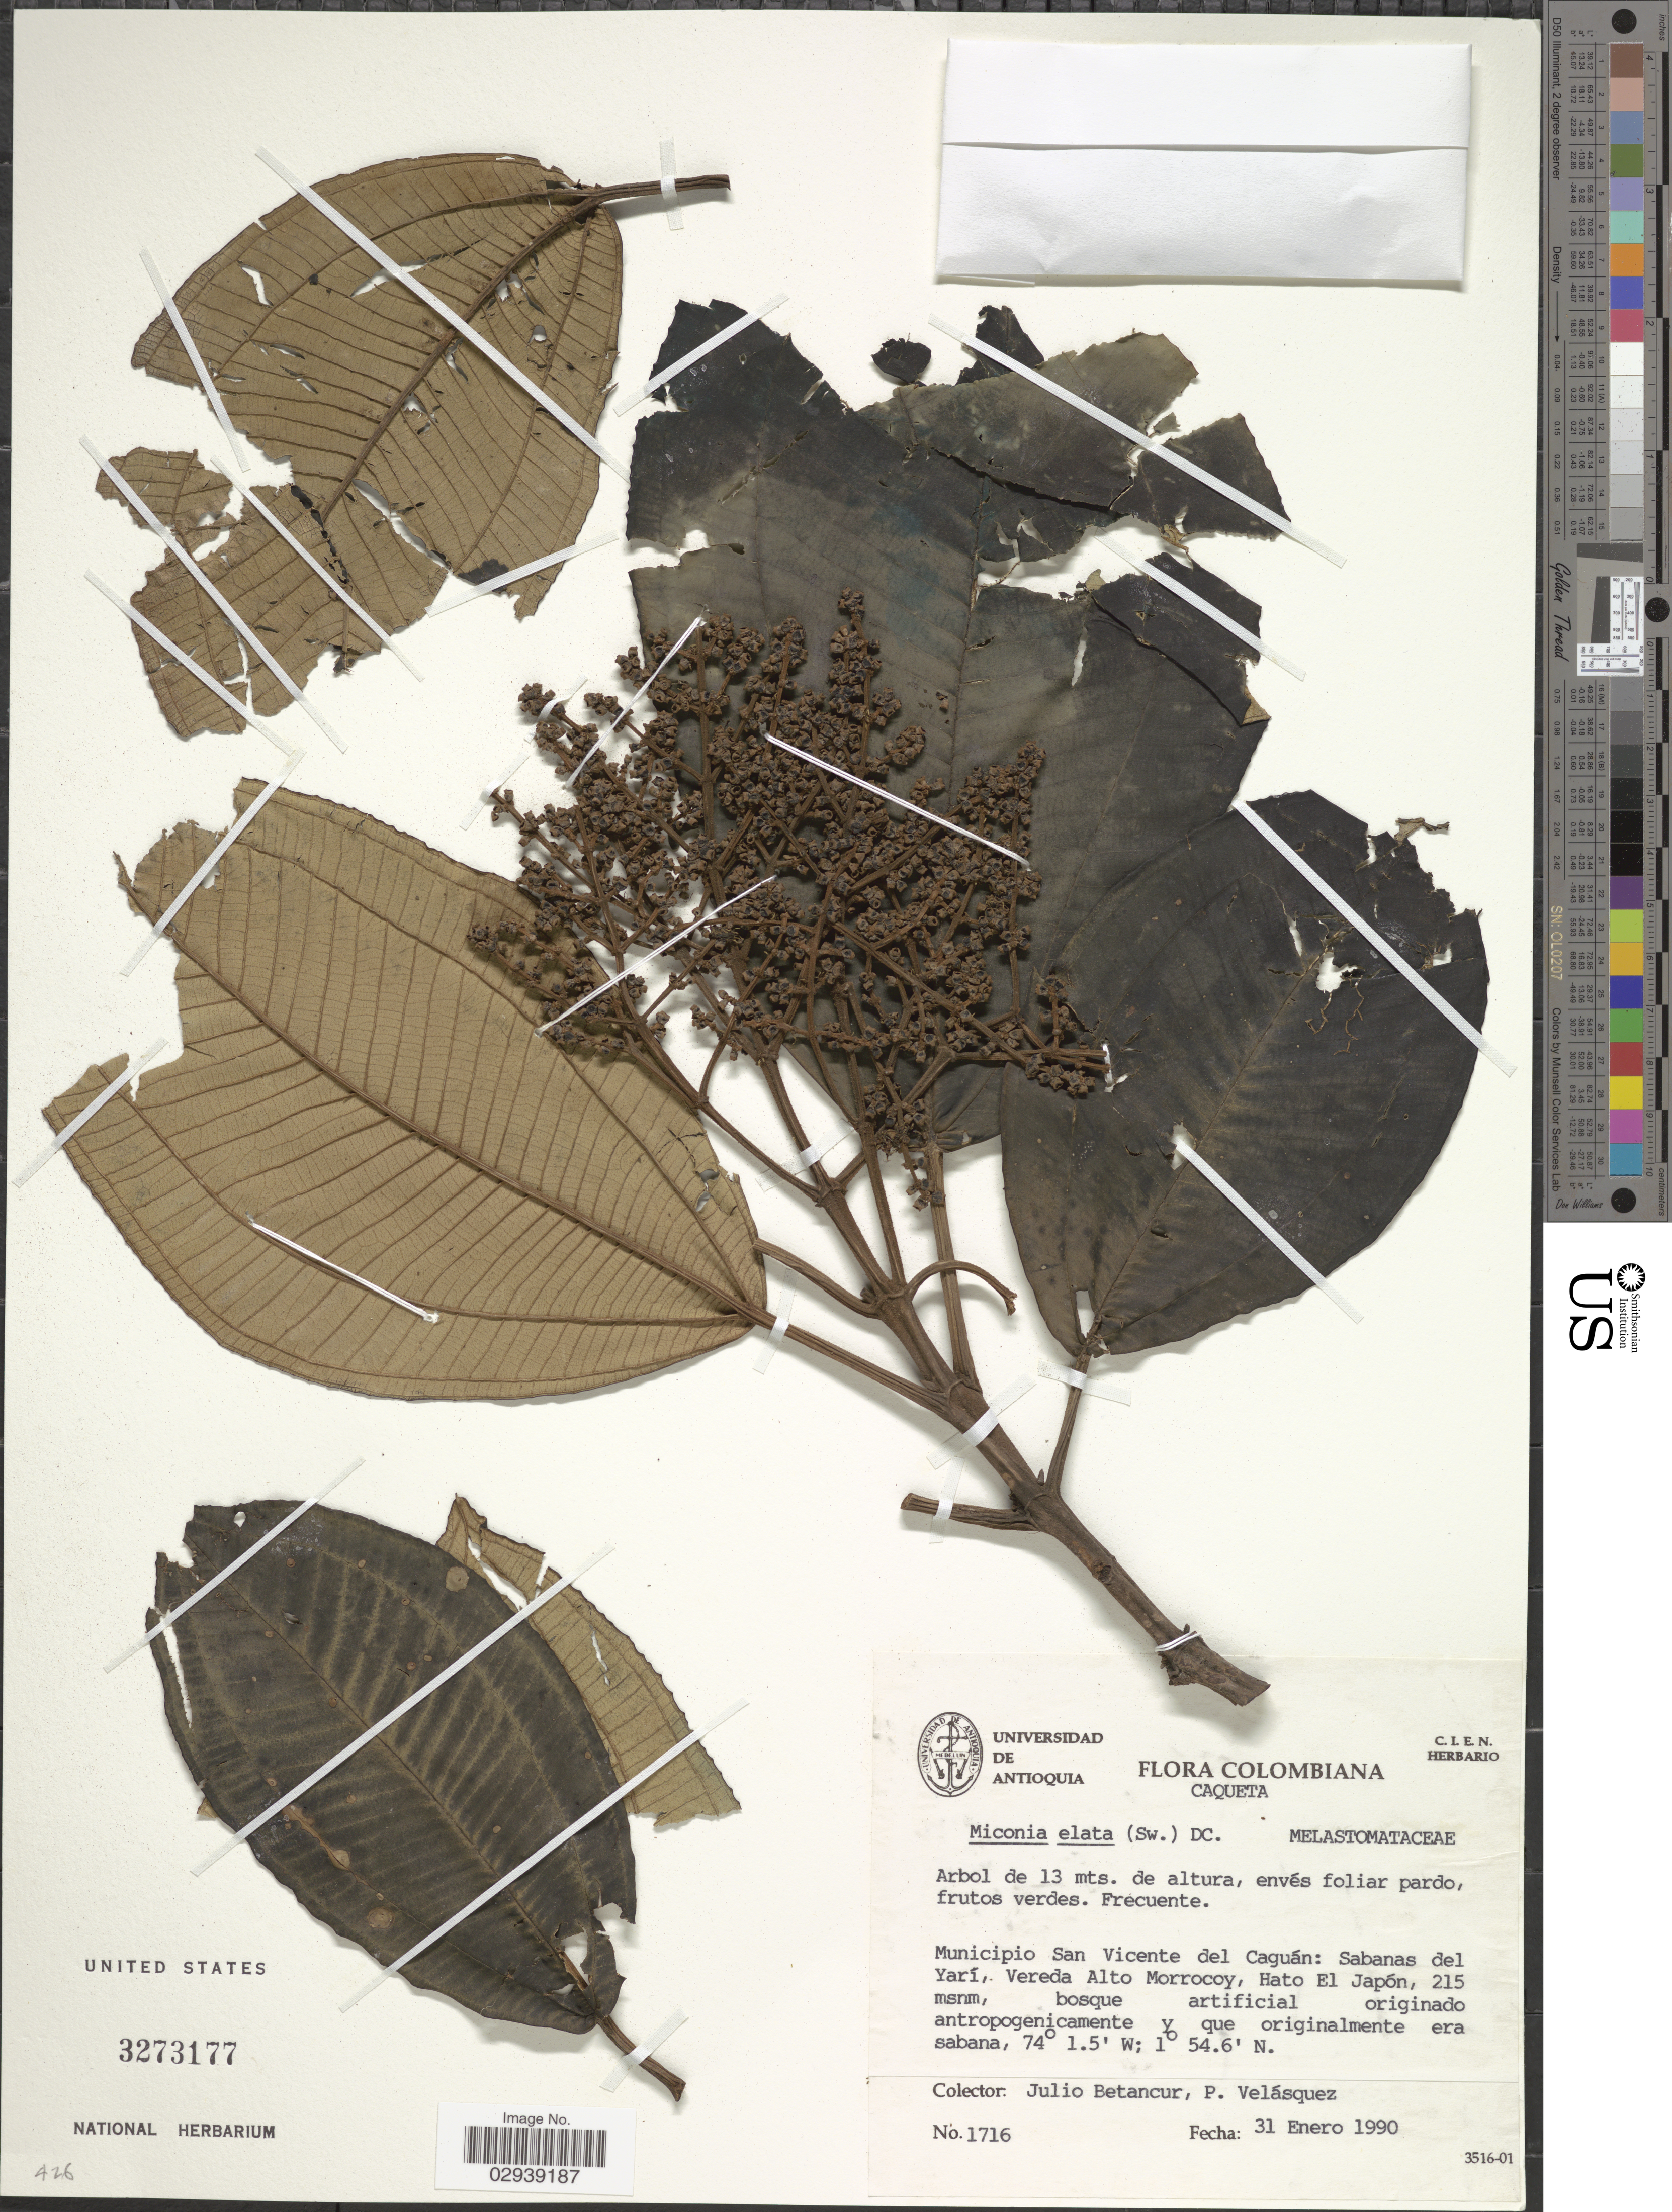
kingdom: Plantae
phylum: Tracheophyta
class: Magnoliopsida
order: Myrtales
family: Melastomataceae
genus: Miconia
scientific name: Miconia elata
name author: (Sw.) DC.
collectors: J. Betancur & P. Velasquez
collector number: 1716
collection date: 1990-01-31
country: Colombia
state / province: Caquetá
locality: Municipio San Vicente del Caguán: Sabanas del Yarí, Vereda Alto Morrocoy, Hato El Japón.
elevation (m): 215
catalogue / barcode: US 3273177